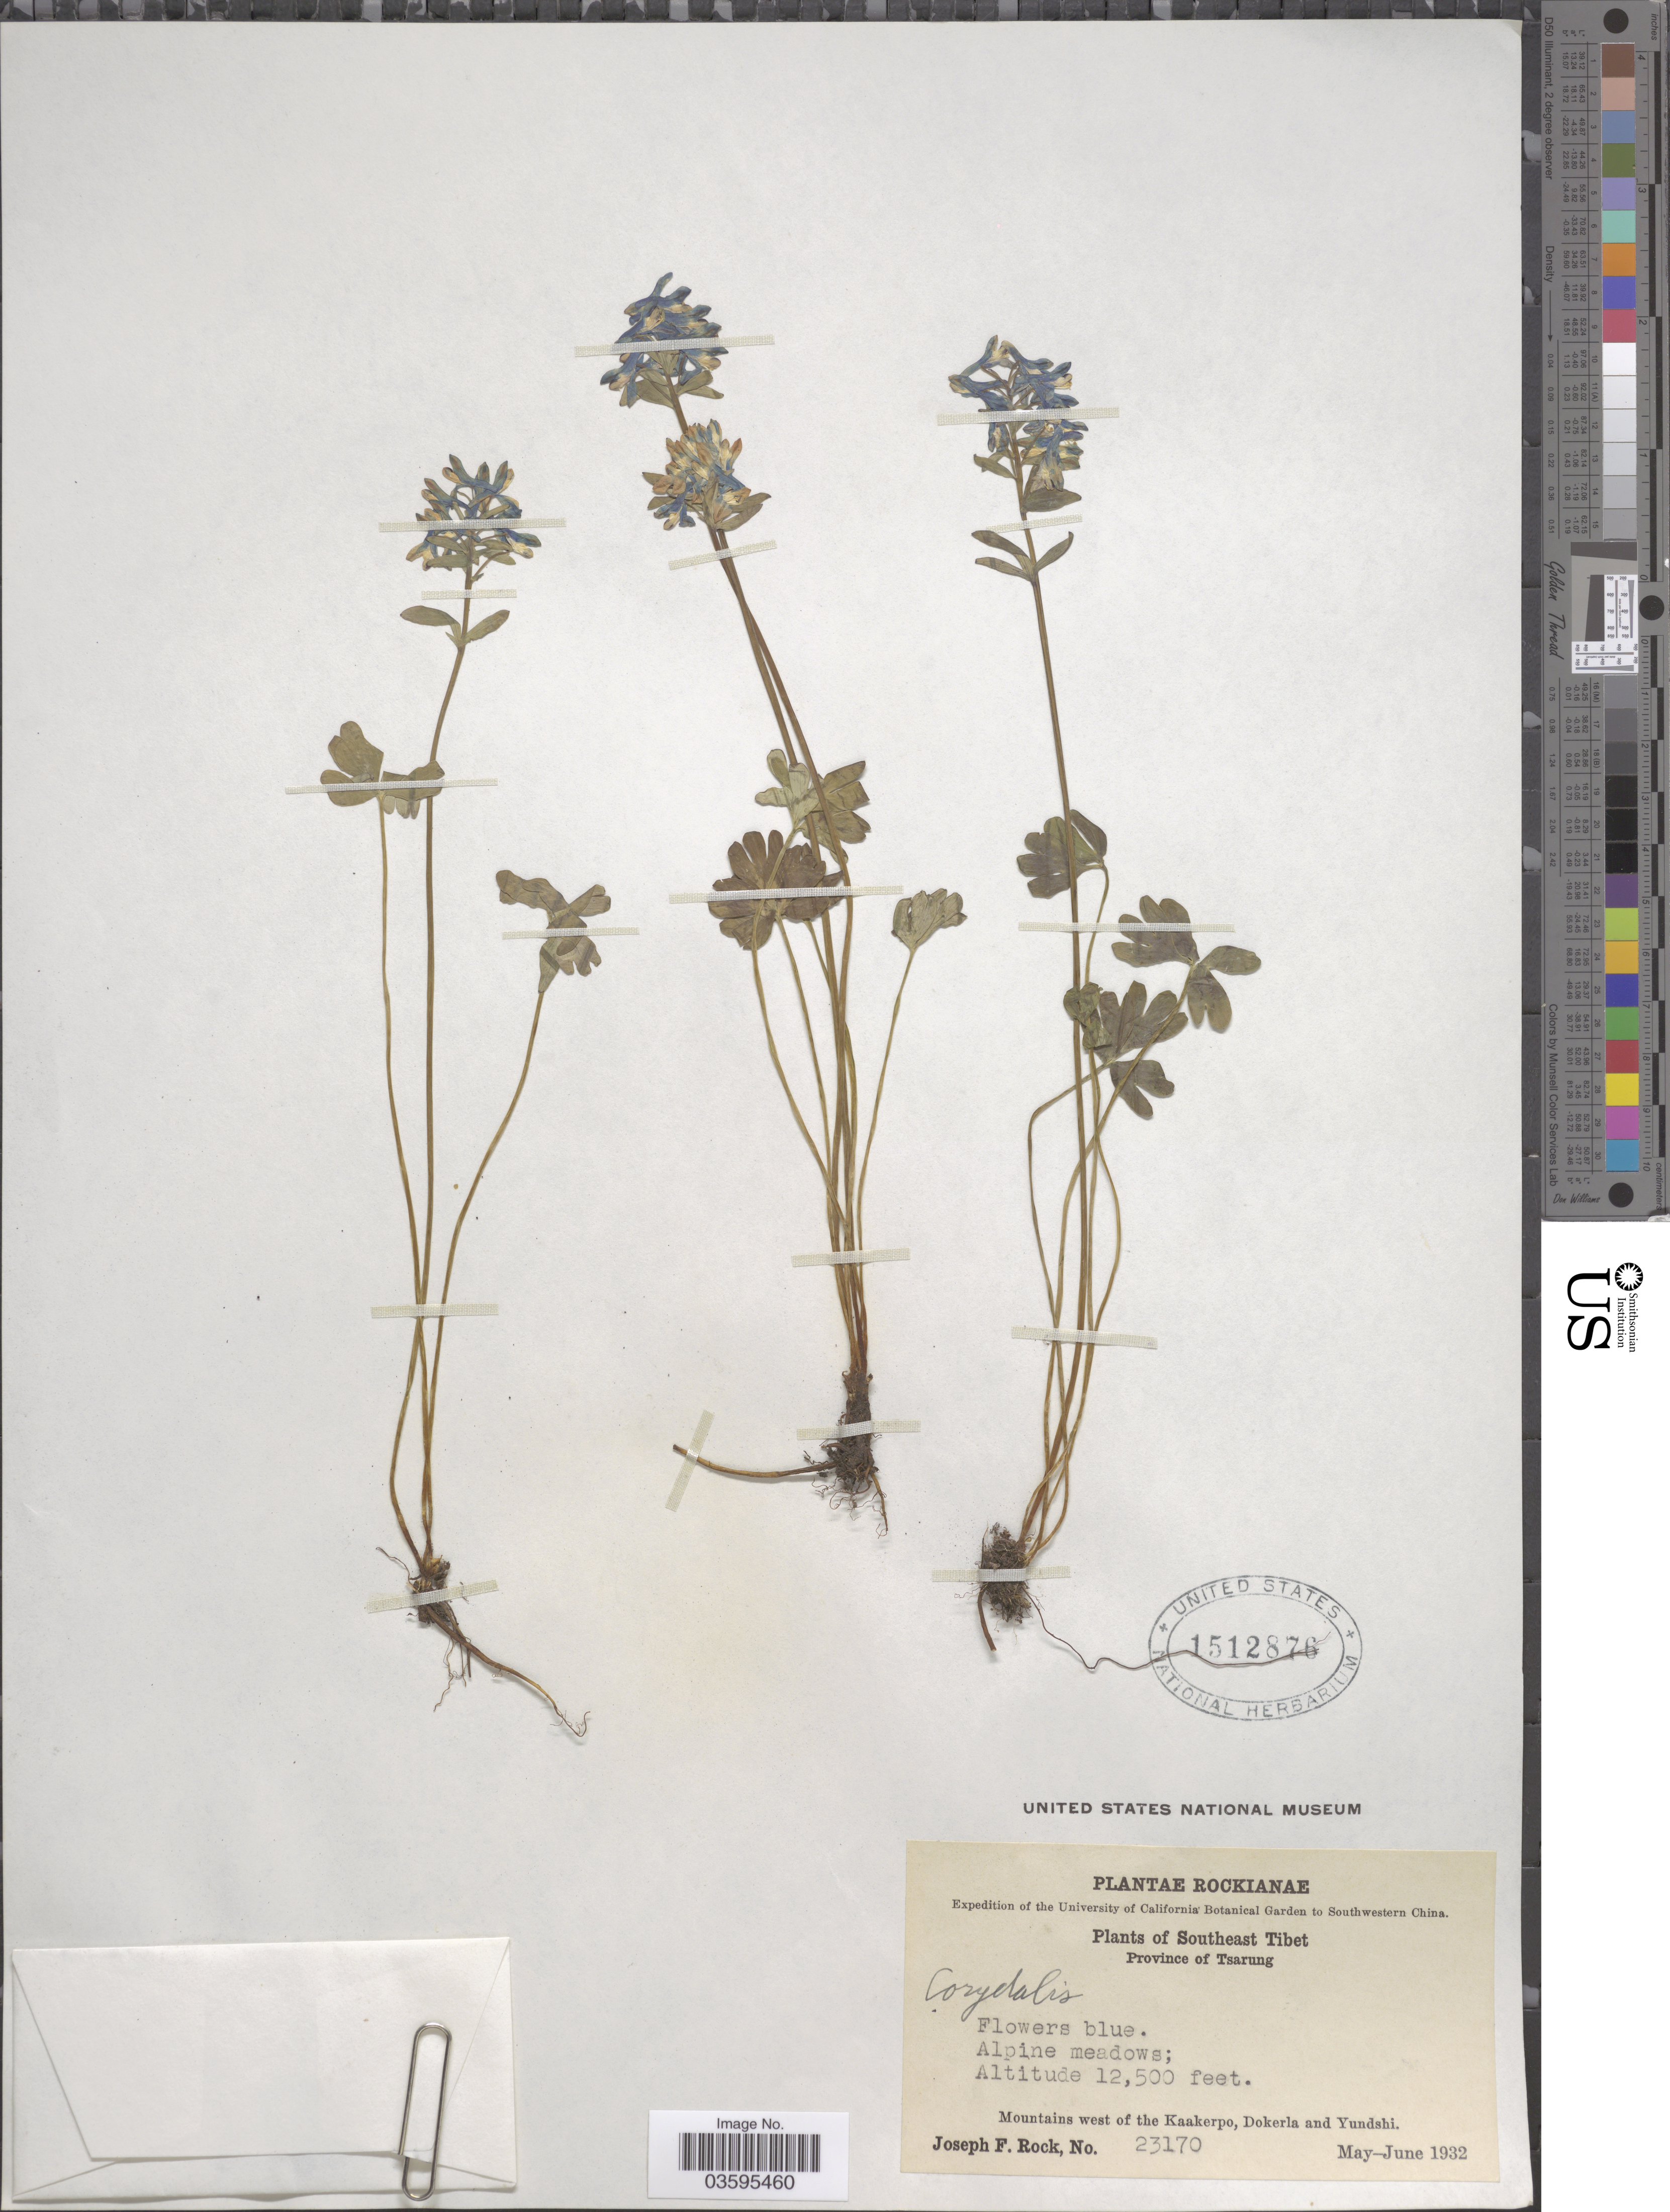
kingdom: Plantae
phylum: Tracheophyta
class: Magnoliopsida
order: Ranunculales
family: Papaveraceae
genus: Corydalis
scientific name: Corydalis sp.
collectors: J. F. Rock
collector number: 23170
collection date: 1932-05/1932-06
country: China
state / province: Xizang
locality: Southwestern China. Southeast Tibet. Province of Tsarung. Mountains west of the Kaakerpo, Dokerla and Yundshi.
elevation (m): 3810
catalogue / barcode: US 1512876